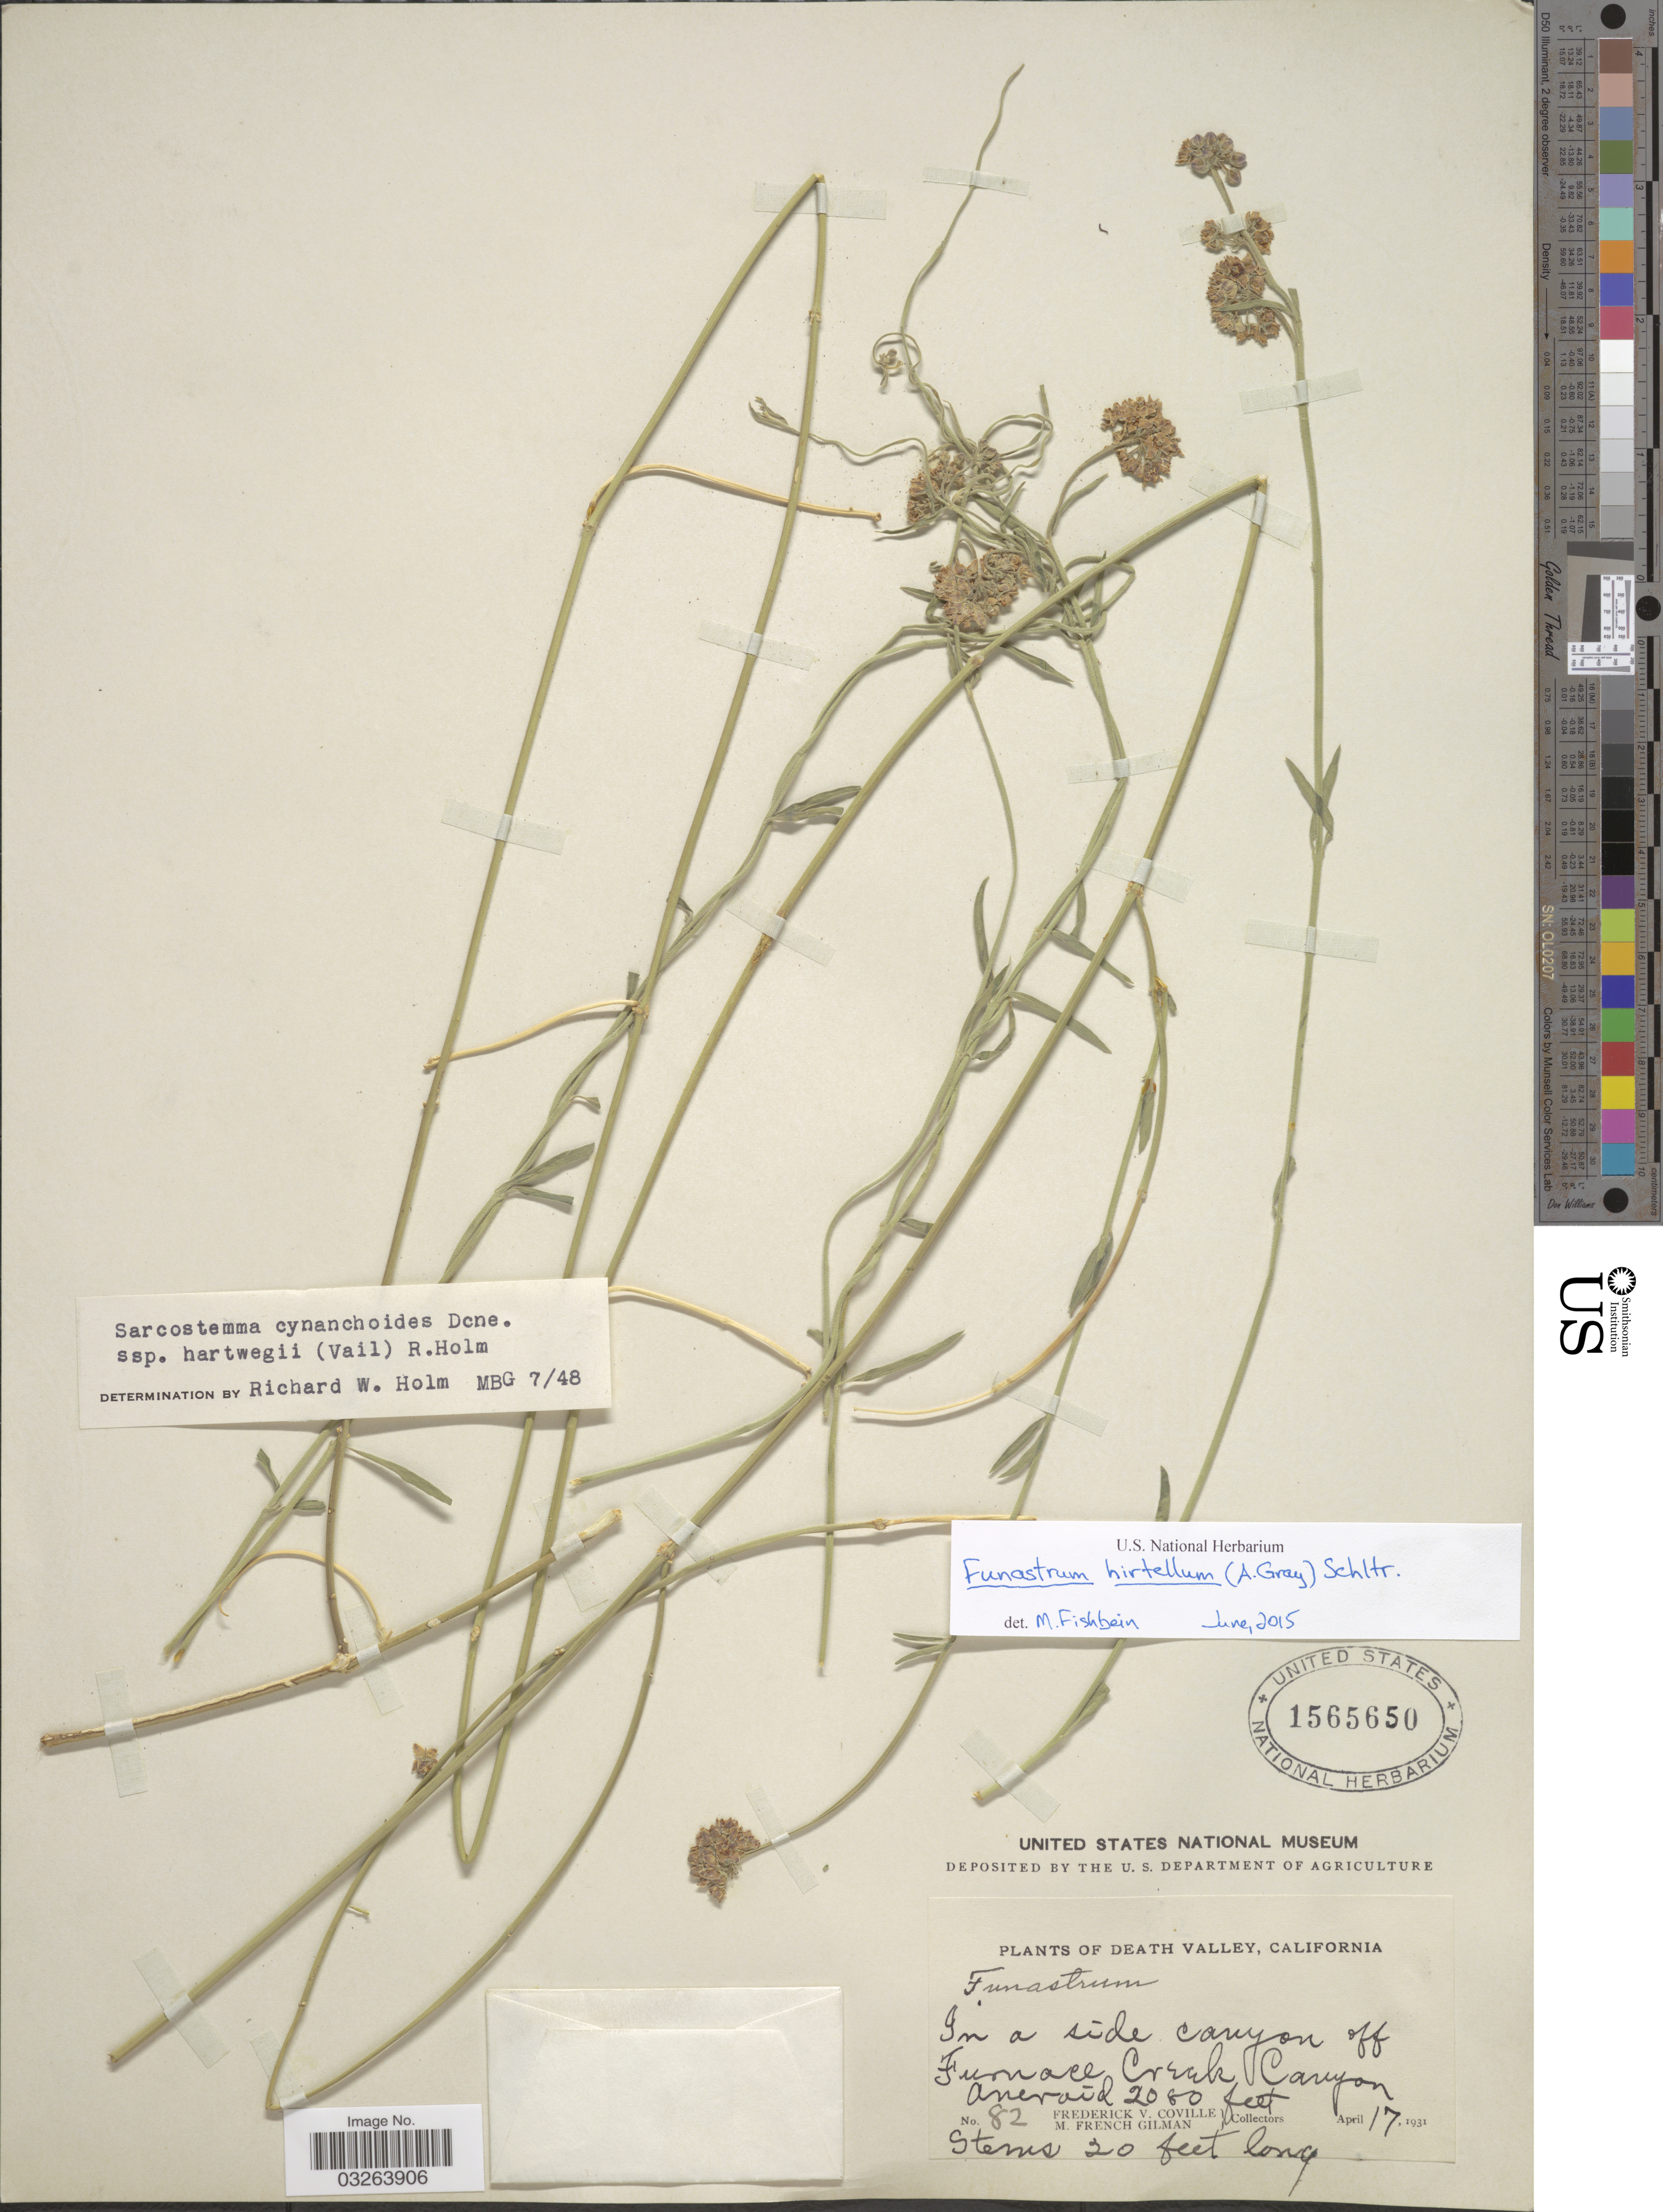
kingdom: Plantae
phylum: Tracheophyta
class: Magnoliopsida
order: Gentianales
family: Apocynaceae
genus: Funastrum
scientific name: Funastrum hirtellum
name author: (A. Gray) Schltr.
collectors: F. V. Coville & M. F. Gilman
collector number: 82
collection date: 1931-04-17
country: United States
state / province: California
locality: Death Valley. In a side canyon off Furnace Creek Canyon Aneroid.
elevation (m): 634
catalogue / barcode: US 1565650